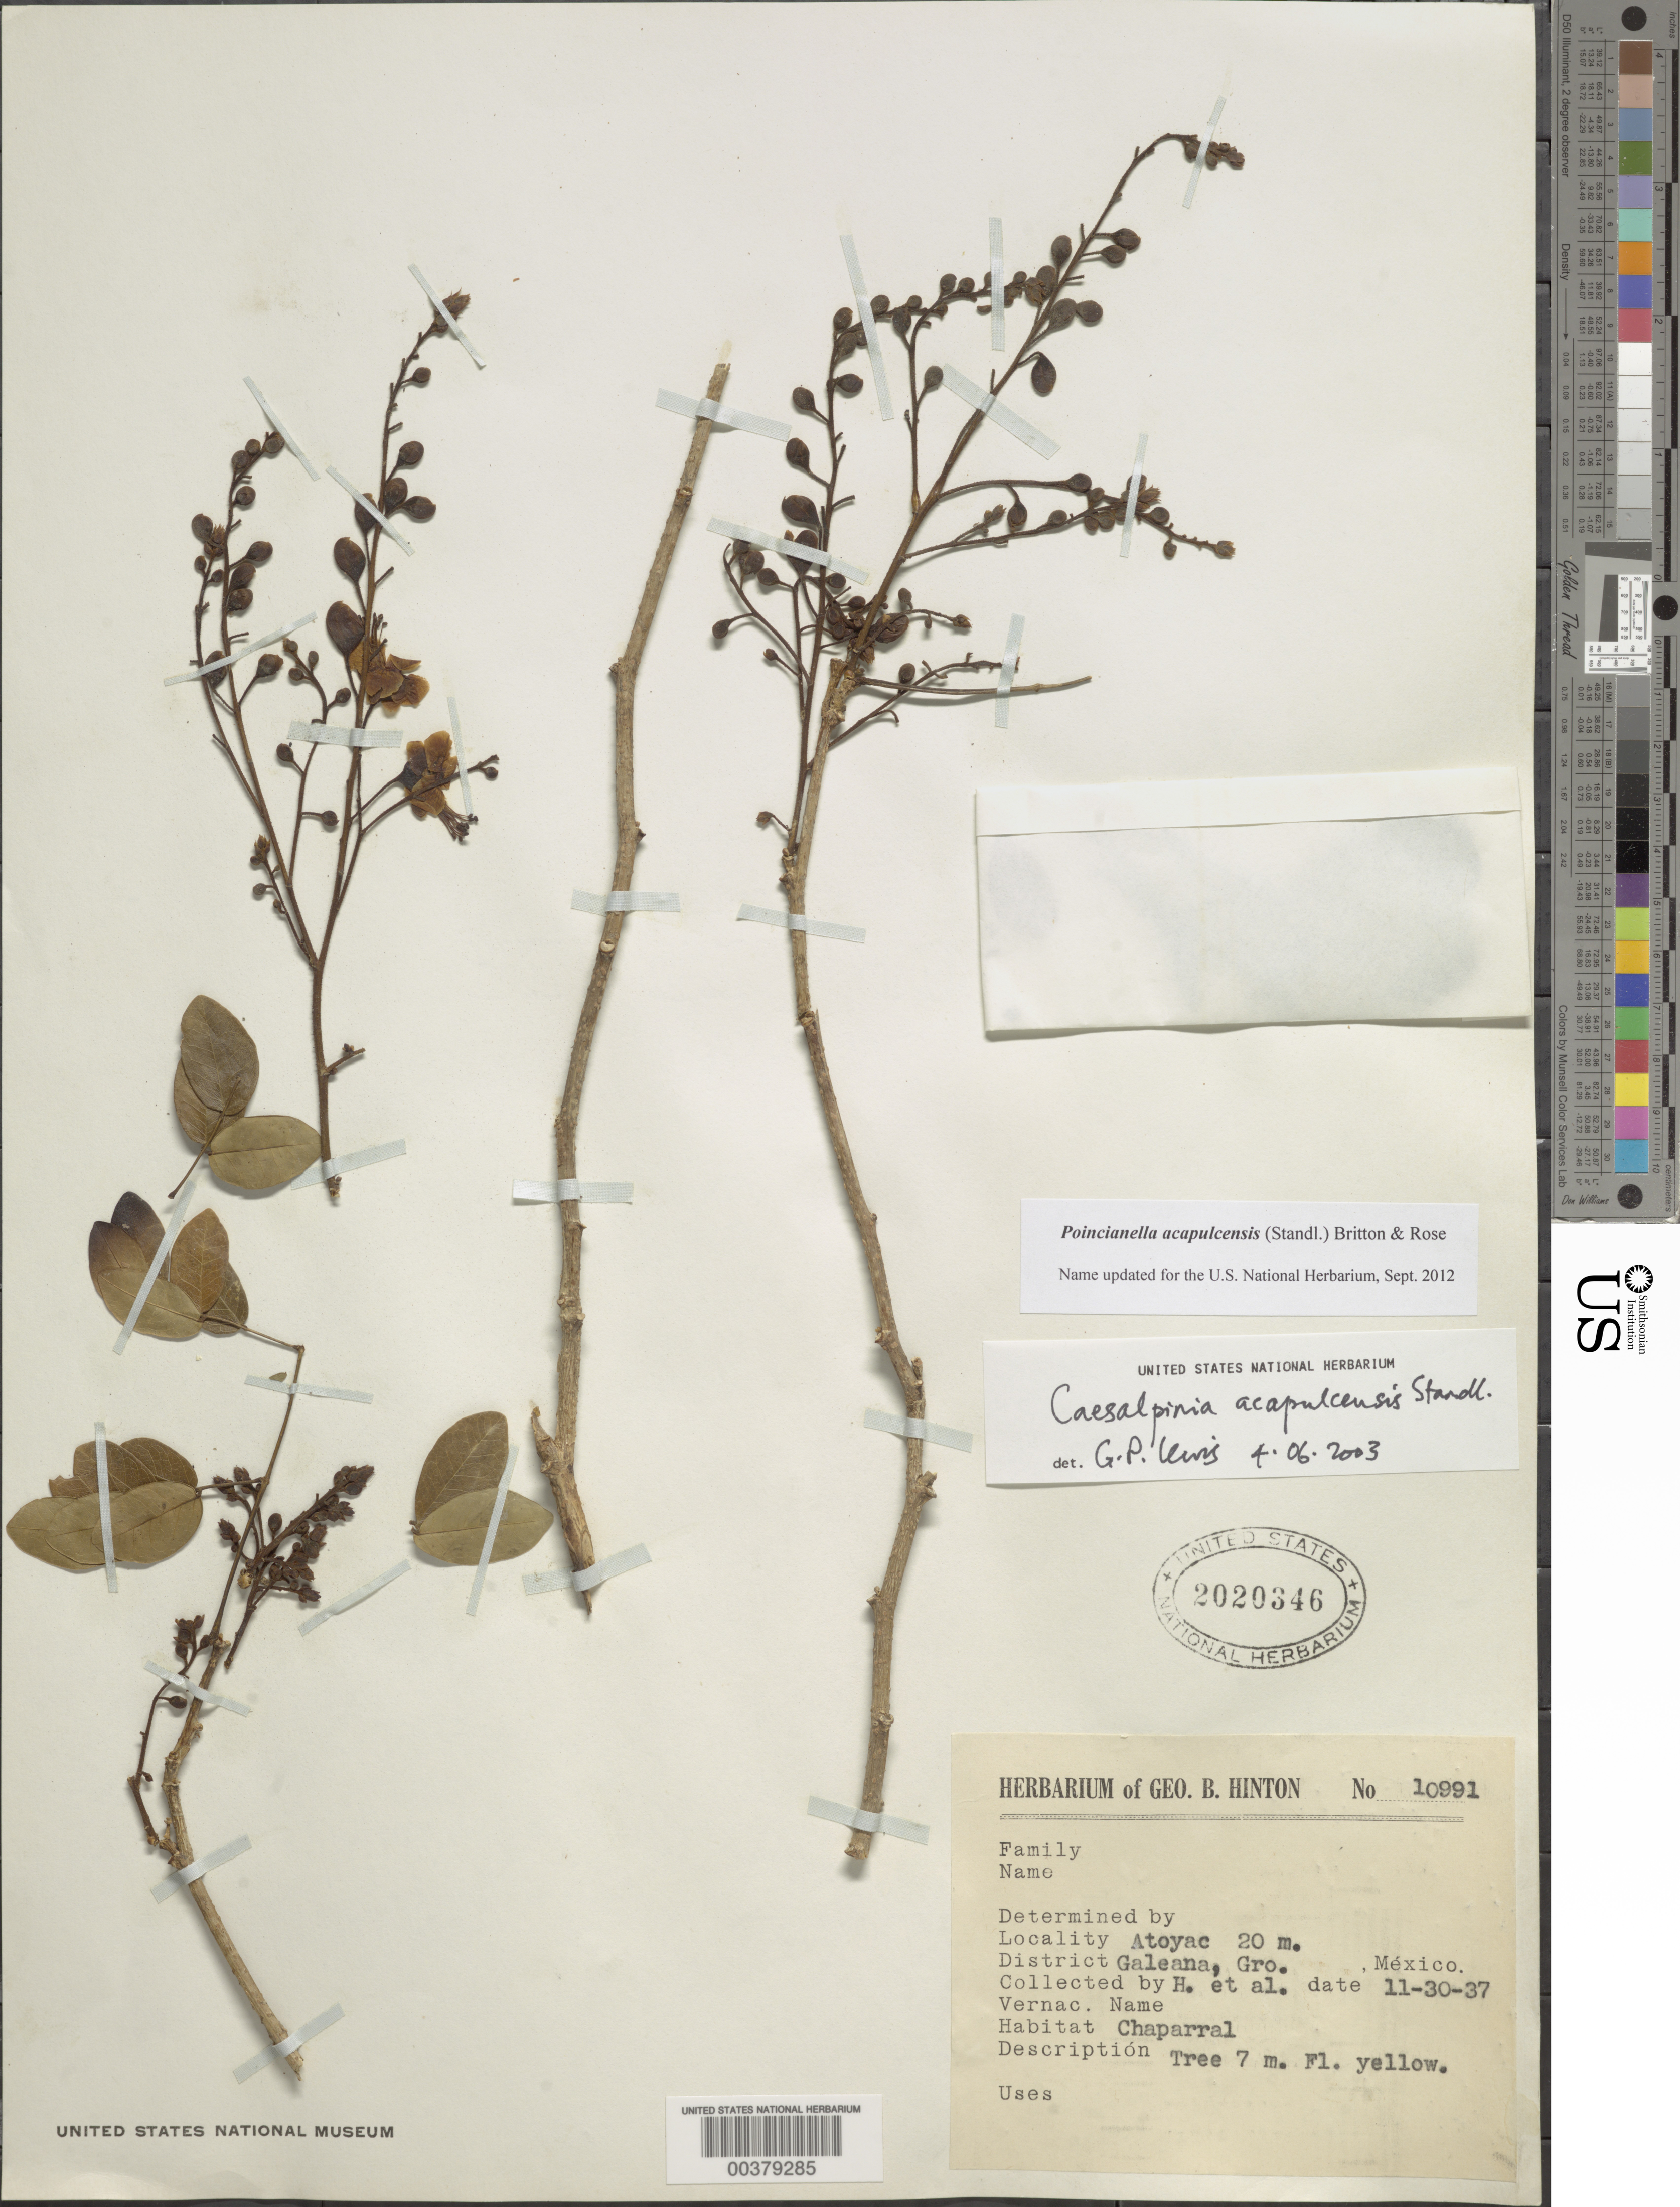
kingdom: Plantae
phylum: Tracheophyta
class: Magnoliopsida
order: Fabales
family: Fabaceae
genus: Erythrostemon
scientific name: Erythrostemon acapulcensis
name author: (Standl.) Gagnon & G.P. Lewis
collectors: G. B. Hinton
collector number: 10991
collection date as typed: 30 Nov 1937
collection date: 1937-11-30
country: Mexico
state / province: Guerrero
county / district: Galeana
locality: Atoyac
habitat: Chaparral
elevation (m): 20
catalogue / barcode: US 2020346